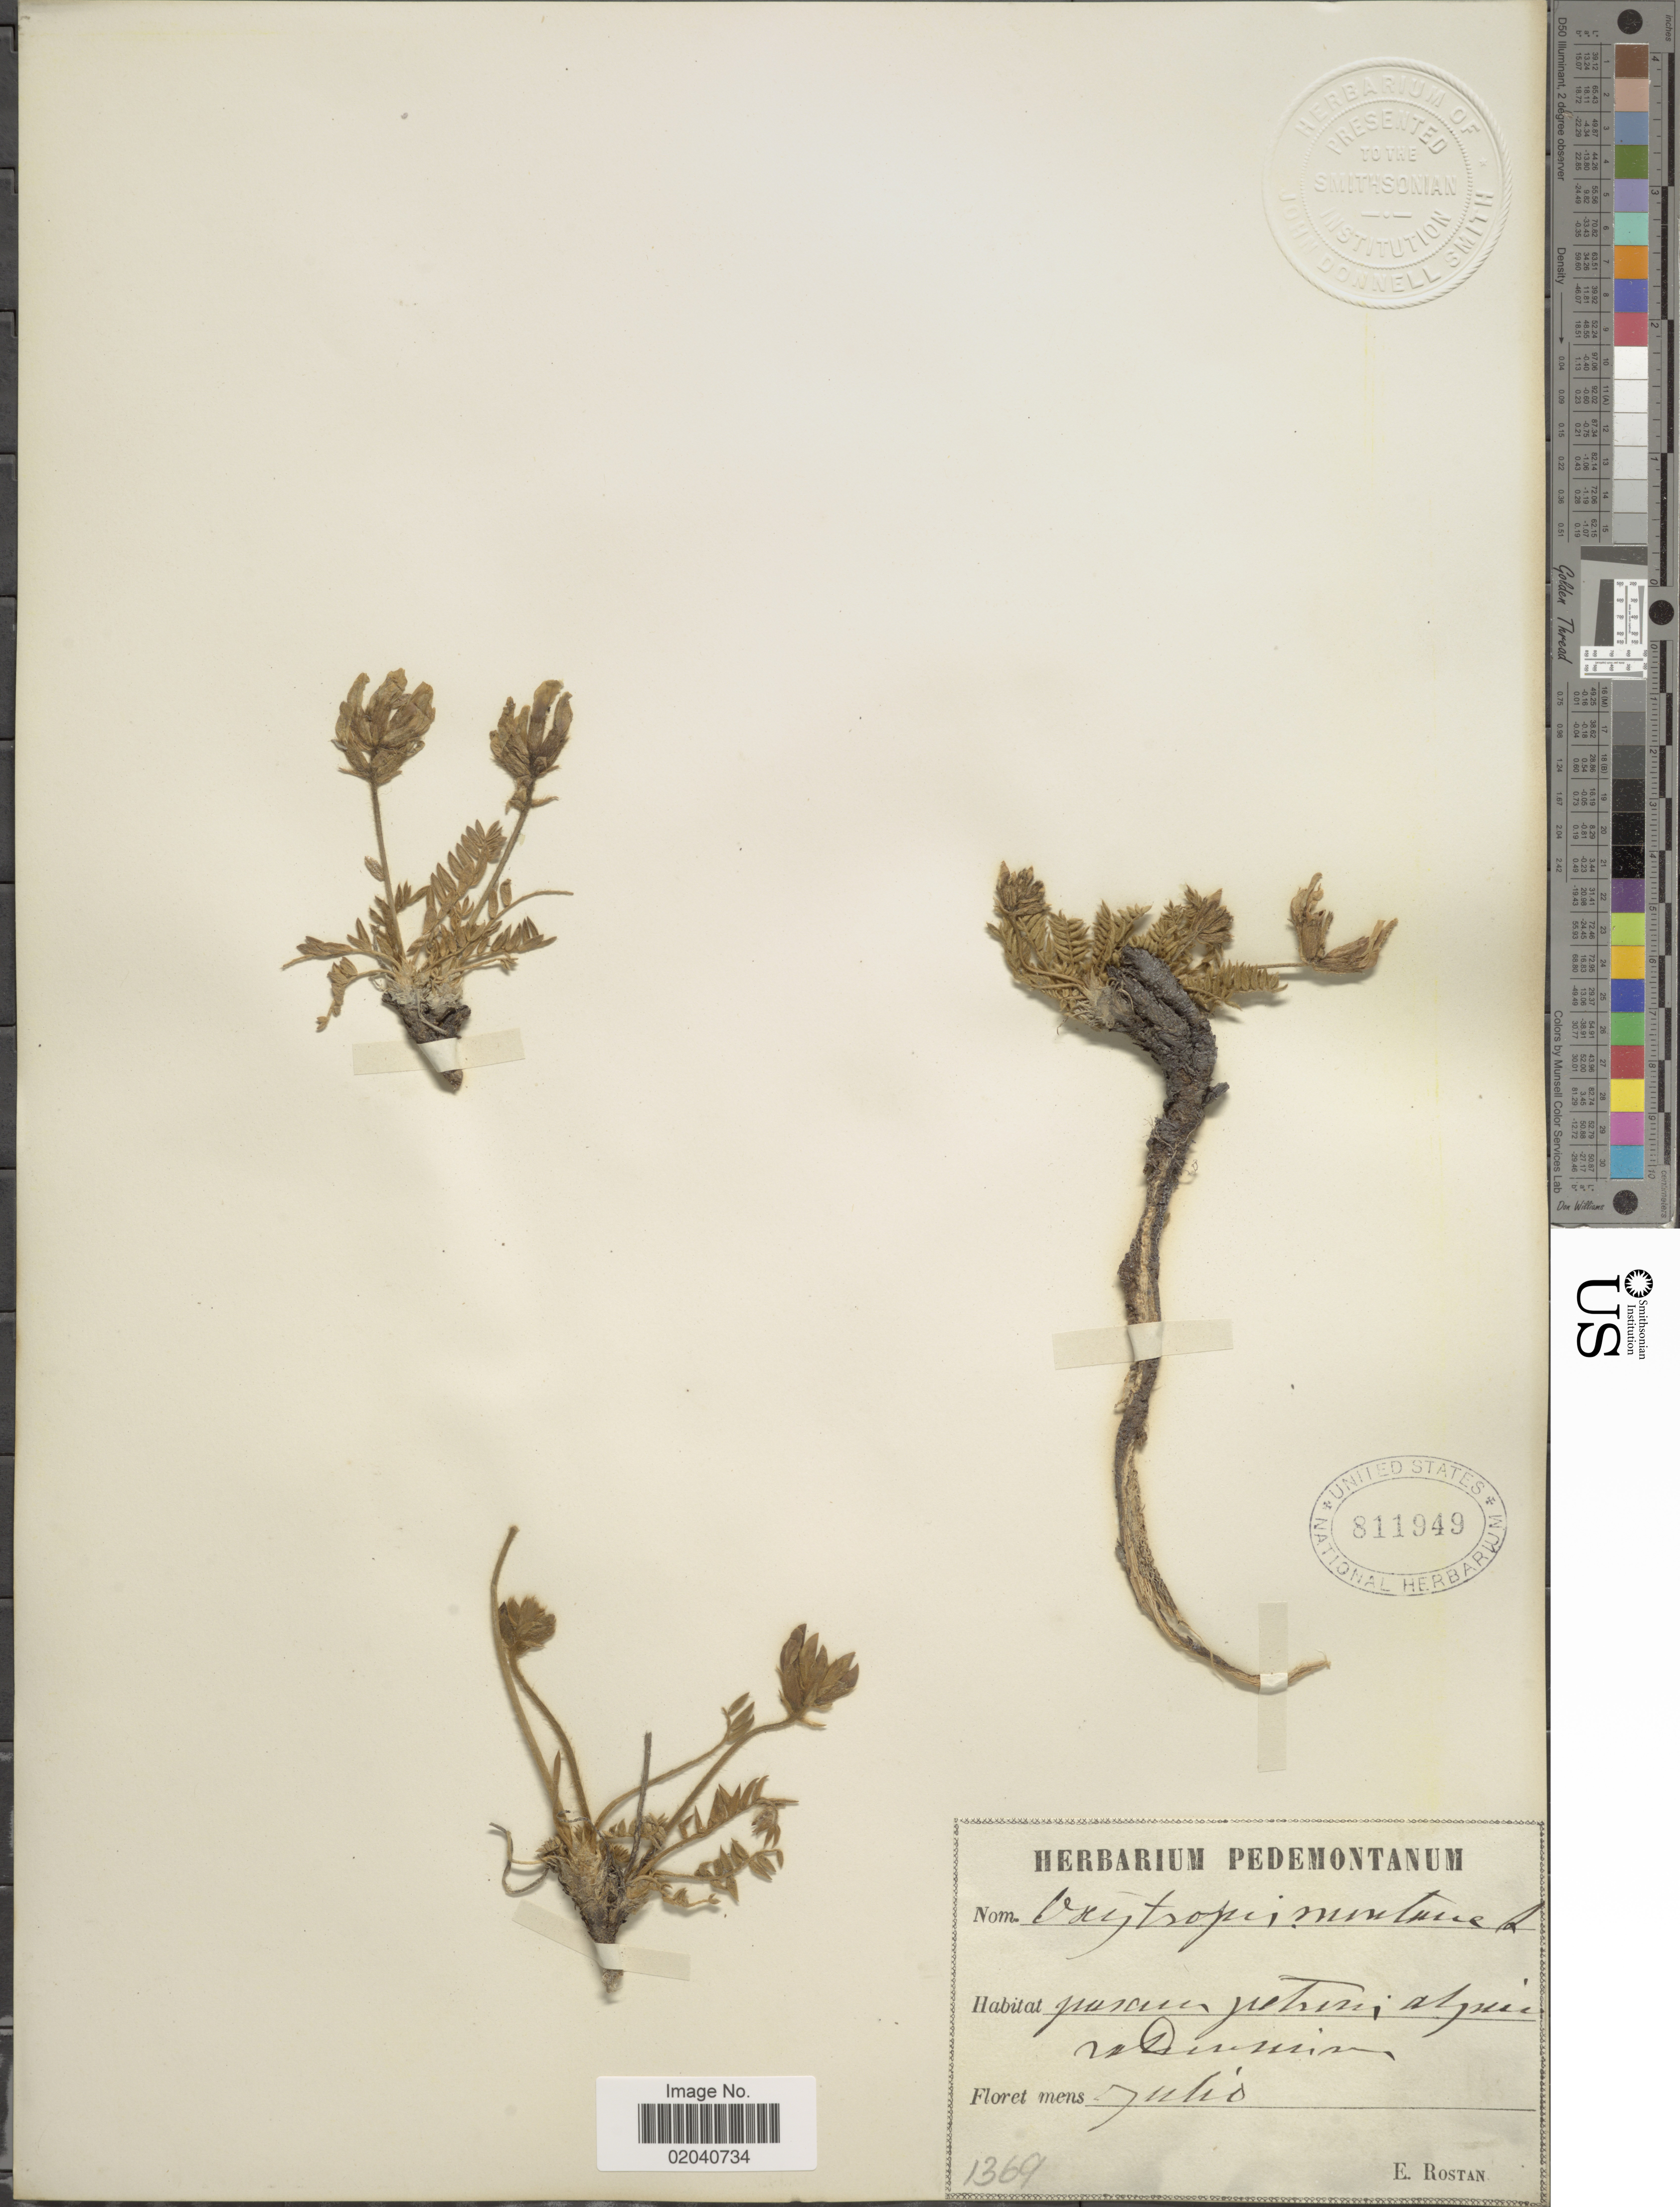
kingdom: Plantae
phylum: Tracheophyta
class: Magnoliopsida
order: Fabales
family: Fabaceae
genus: Oxytropis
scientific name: Oxytropis montana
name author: (L.) DC.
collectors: E. Rostan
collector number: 1369*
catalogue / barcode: US 811949